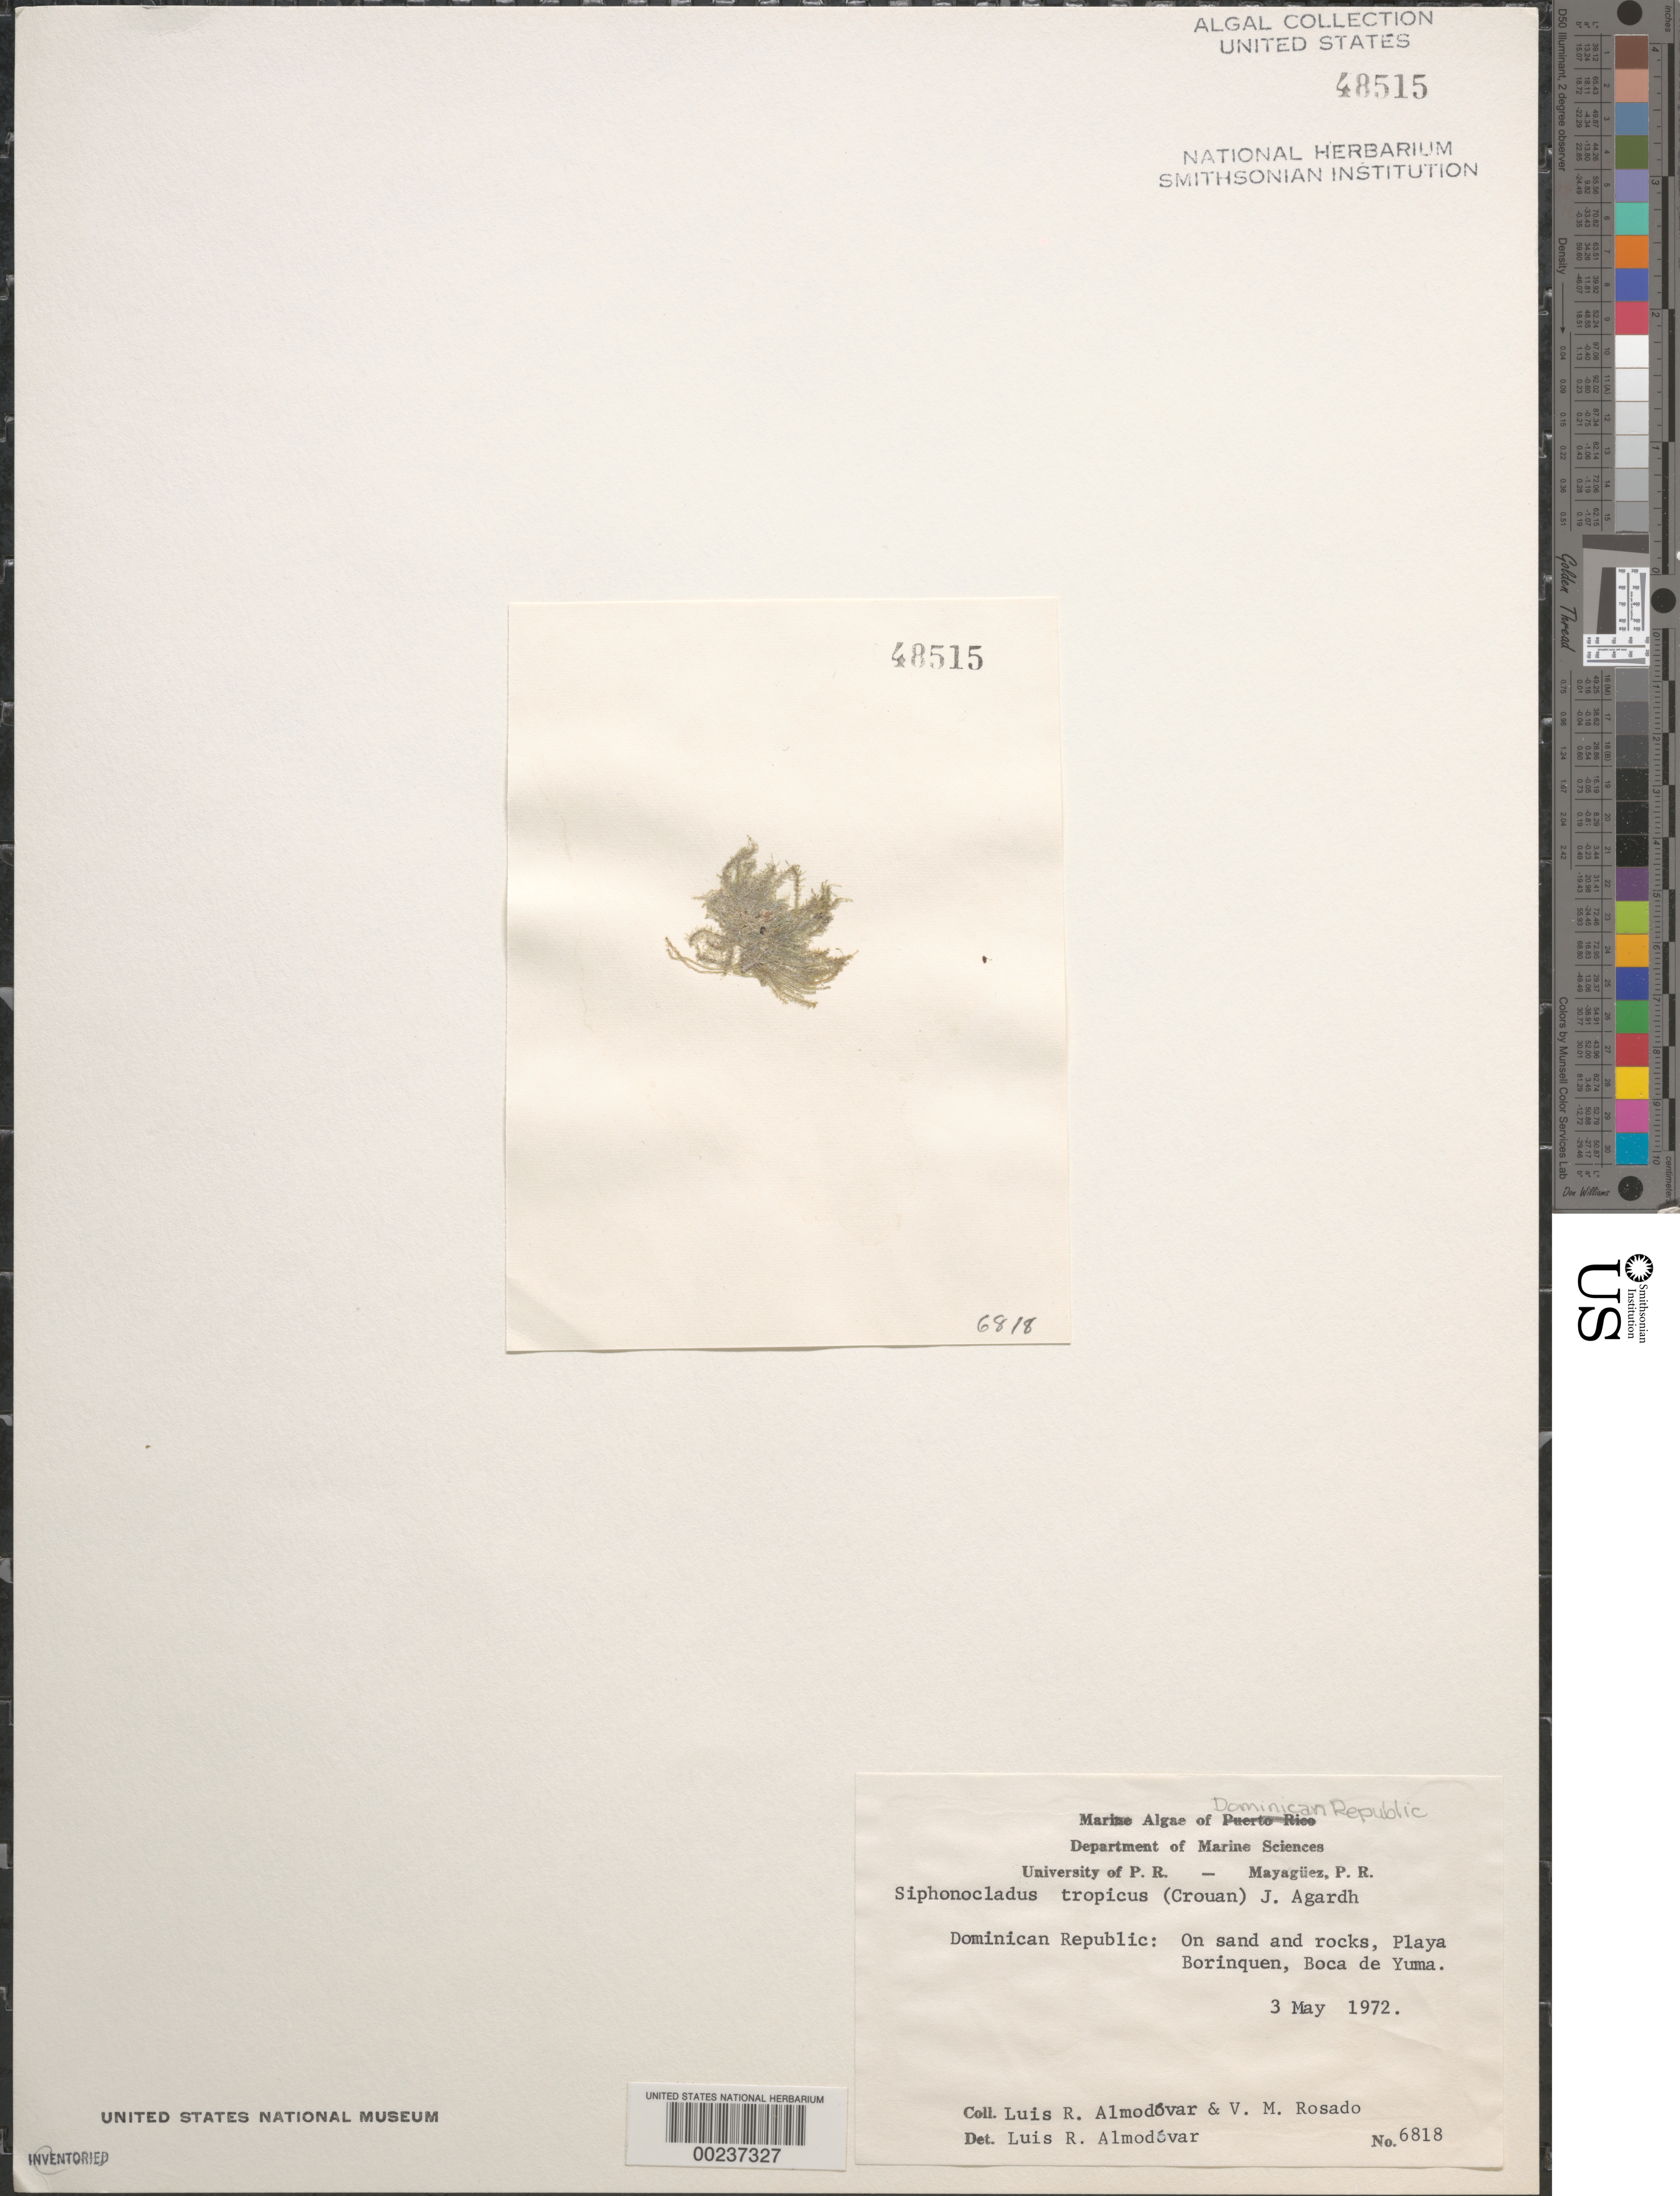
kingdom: Plantae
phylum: Chlorophyta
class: Ulvophyceae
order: Siphonocladales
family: Siphonocladaceae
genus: Siphonocladus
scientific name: Siphonocladus tropicus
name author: (P. Crouan & H. Crouan) J. Agardh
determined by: Almodovar, L. R.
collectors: L. Almodovar & V. Rosado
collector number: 6818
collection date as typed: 03 May 1972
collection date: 1972-05-03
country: Dominican Republic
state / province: La Altagracía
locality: Playa borinquen, boca de yuma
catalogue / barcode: US 48515